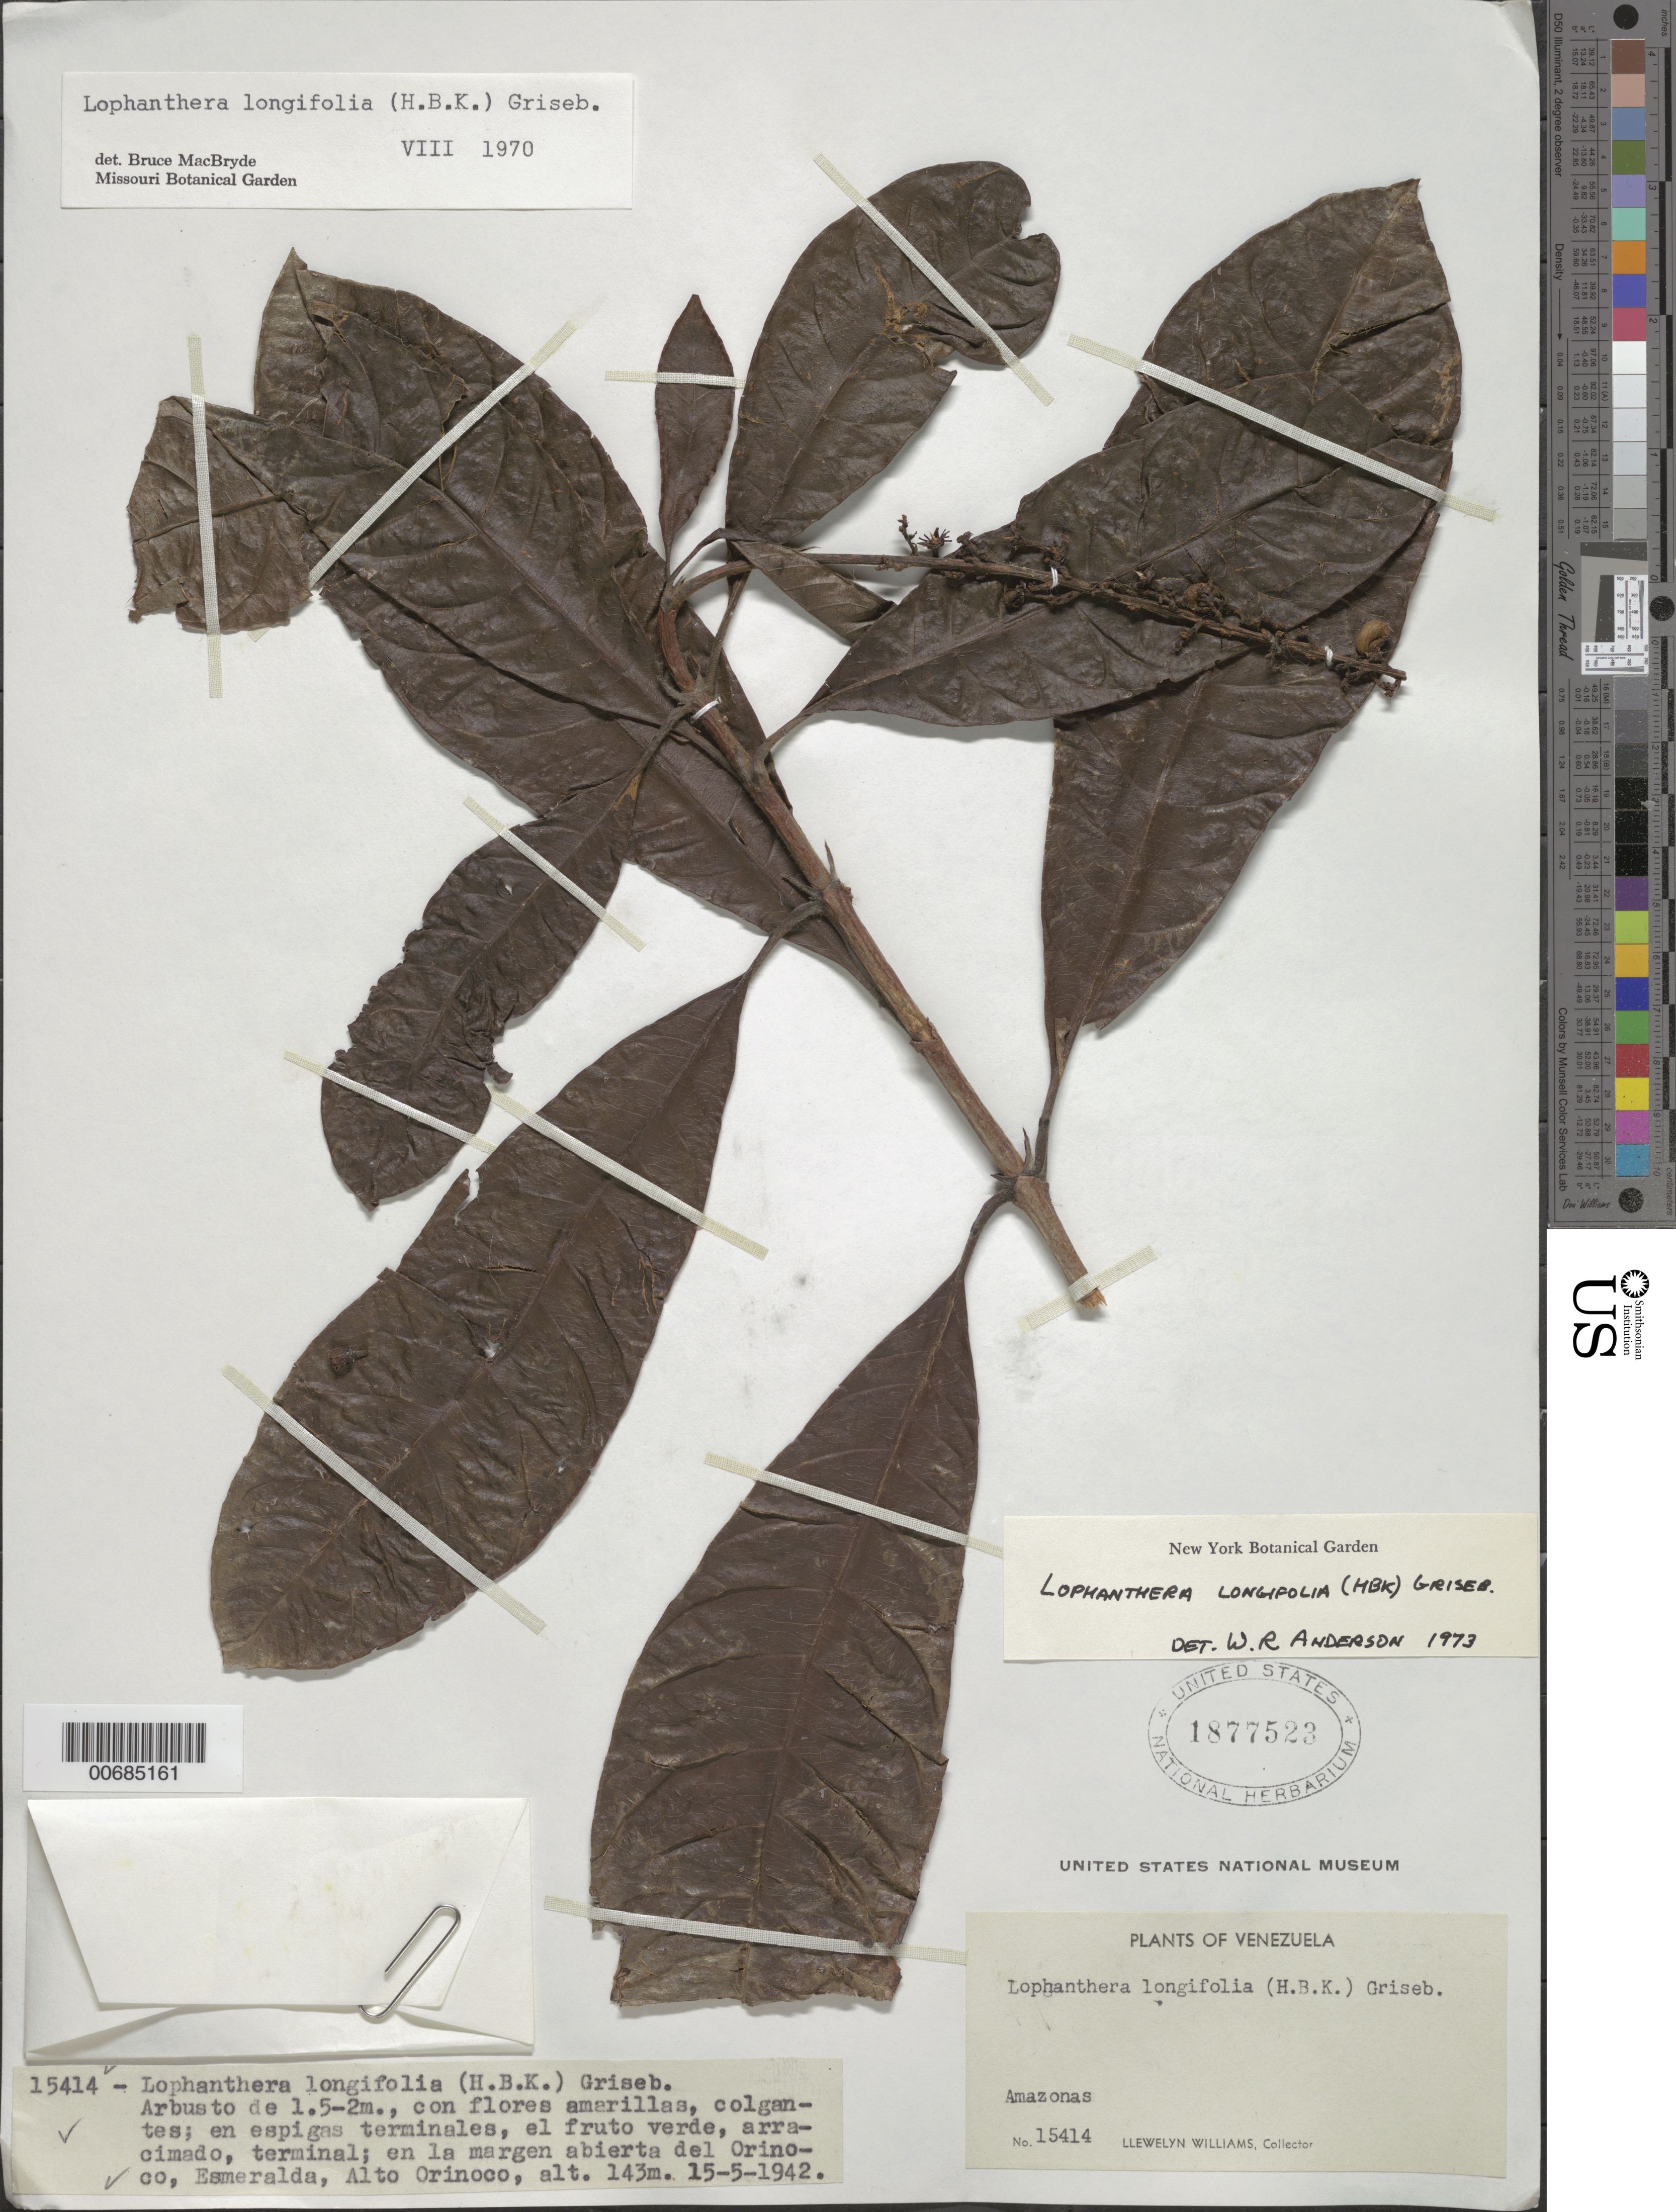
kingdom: Plantae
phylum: Tracheophyta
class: Magnoliopsida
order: Malpighiales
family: Malpighiaceae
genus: Lophanthera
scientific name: Lophanthera longifolia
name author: (Kunth) Griseb.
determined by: Anderson, W. R., (MICH), University of Michigan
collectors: Ll. Williams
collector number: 15414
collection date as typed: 15-May-42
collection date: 1942-05-15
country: Venezuela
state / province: Amazonas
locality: Esmeralda, Alto Orinoco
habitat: Margen abierta del rio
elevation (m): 143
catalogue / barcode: US 1877523